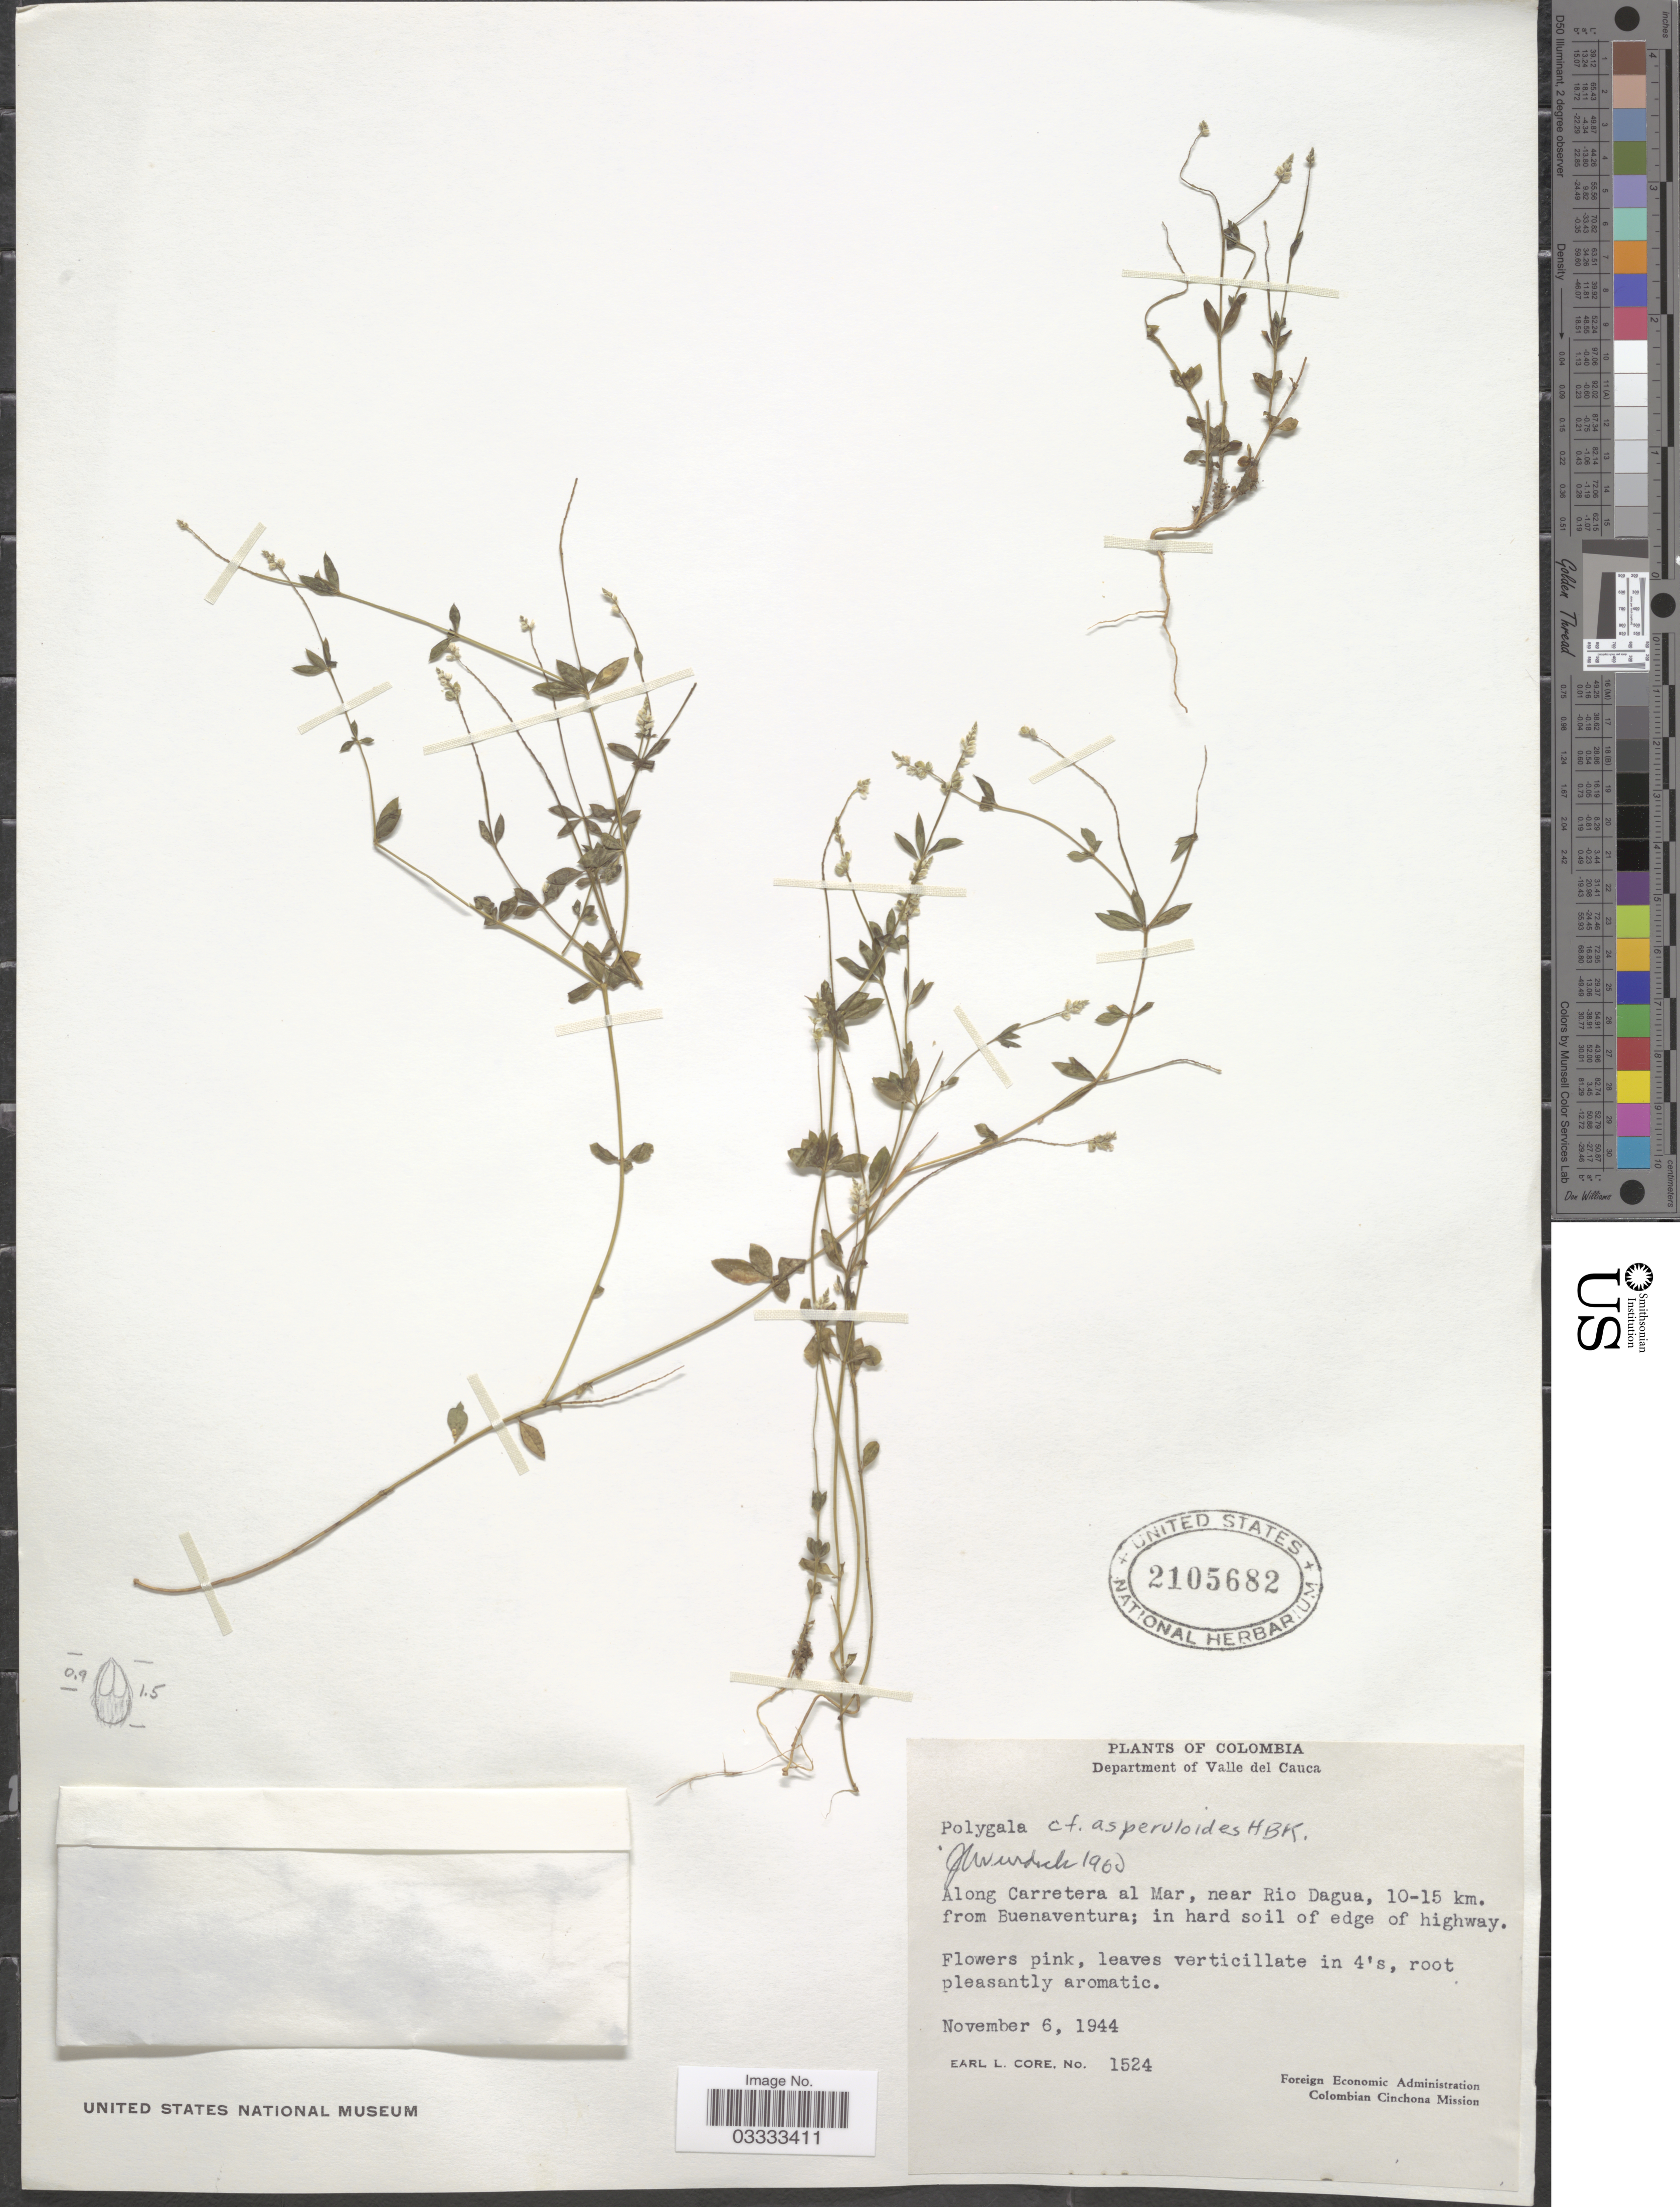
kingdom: Plantae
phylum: Tracheophyta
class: Magnoliopsida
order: Fabales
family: Polygalaceae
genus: Polygala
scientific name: Polygala asperuloides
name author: Kunth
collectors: E. L. Core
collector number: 1524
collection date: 1944-11-06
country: Colombia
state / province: Valle del Cauca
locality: Department of Valle del Cauca. Along Carretera al Mar, near Rio Dagua, 10-15 km. from Buenaventura.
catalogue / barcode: US 2105682